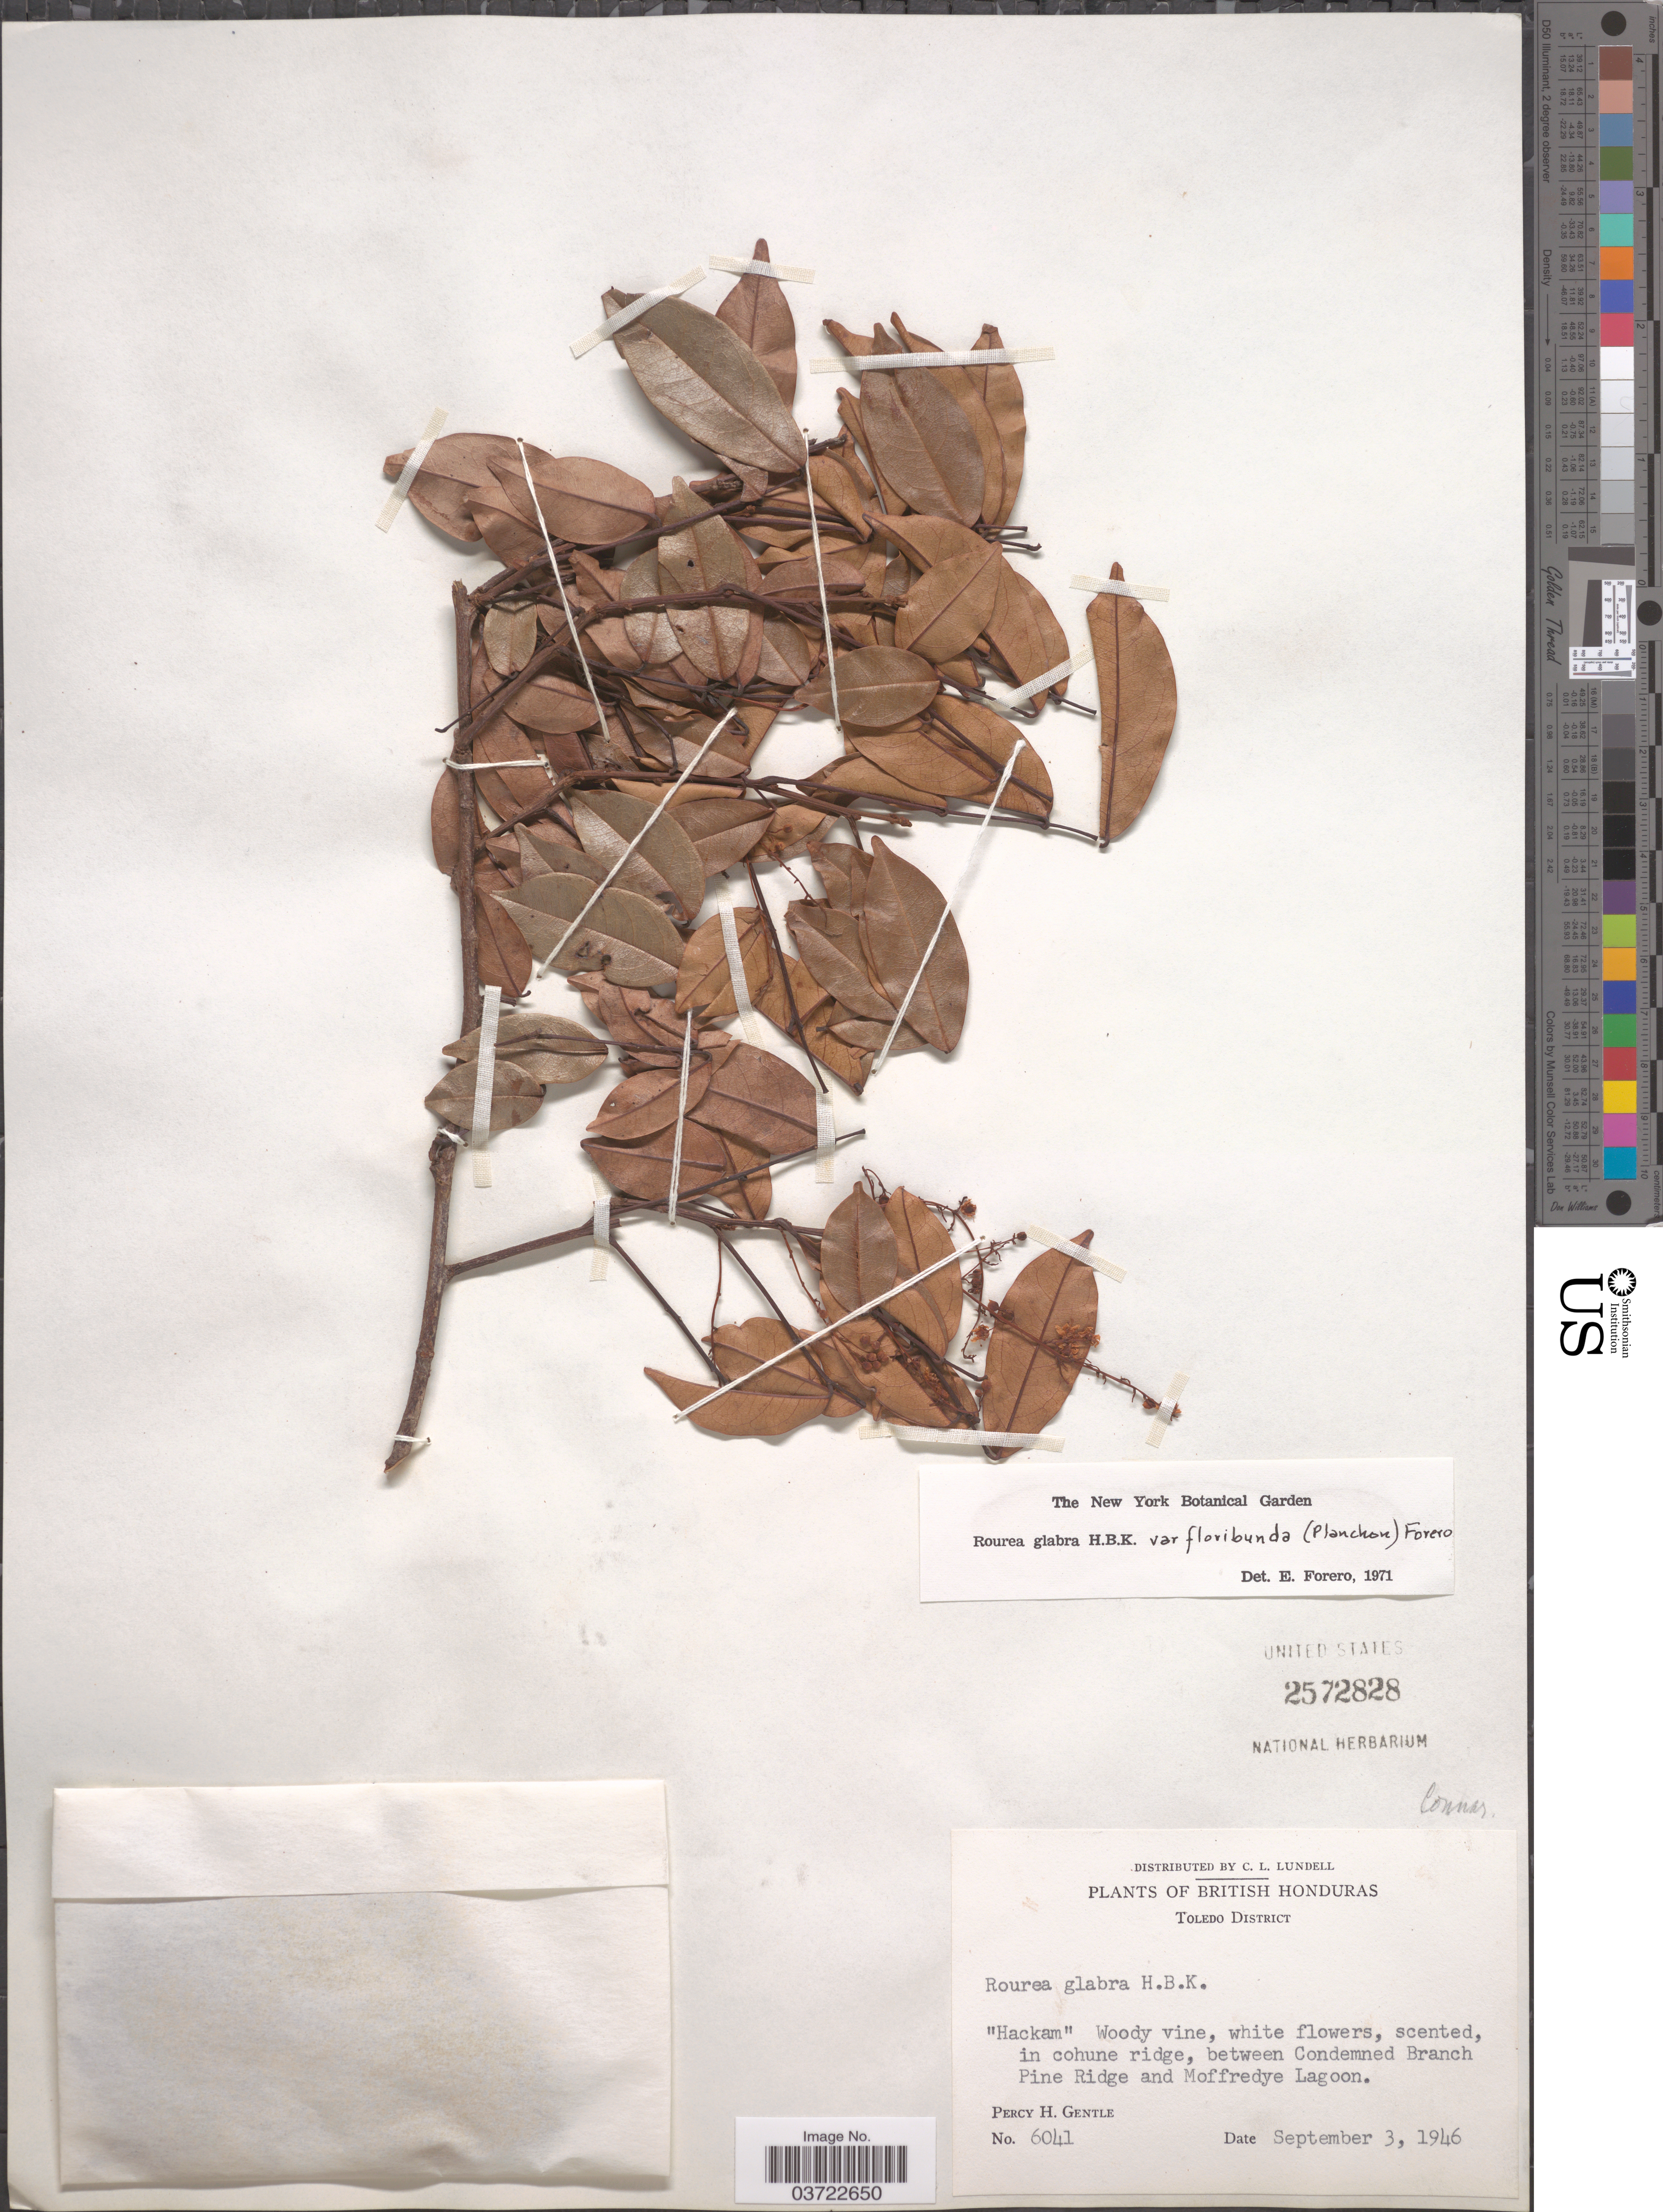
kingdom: Plantae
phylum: Tracheophyta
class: Magnoliopsida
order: Oxalidales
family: Connaraceae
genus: Rourea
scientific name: Rourea glabra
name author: Kunth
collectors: P. H. Gentle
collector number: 6041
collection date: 1946-09-03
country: Belize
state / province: Toledo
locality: British Honduras. Toledo District. Between Condemned Branch Pine Ridge and Moffredye Lagoon.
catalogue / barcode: US 2572828